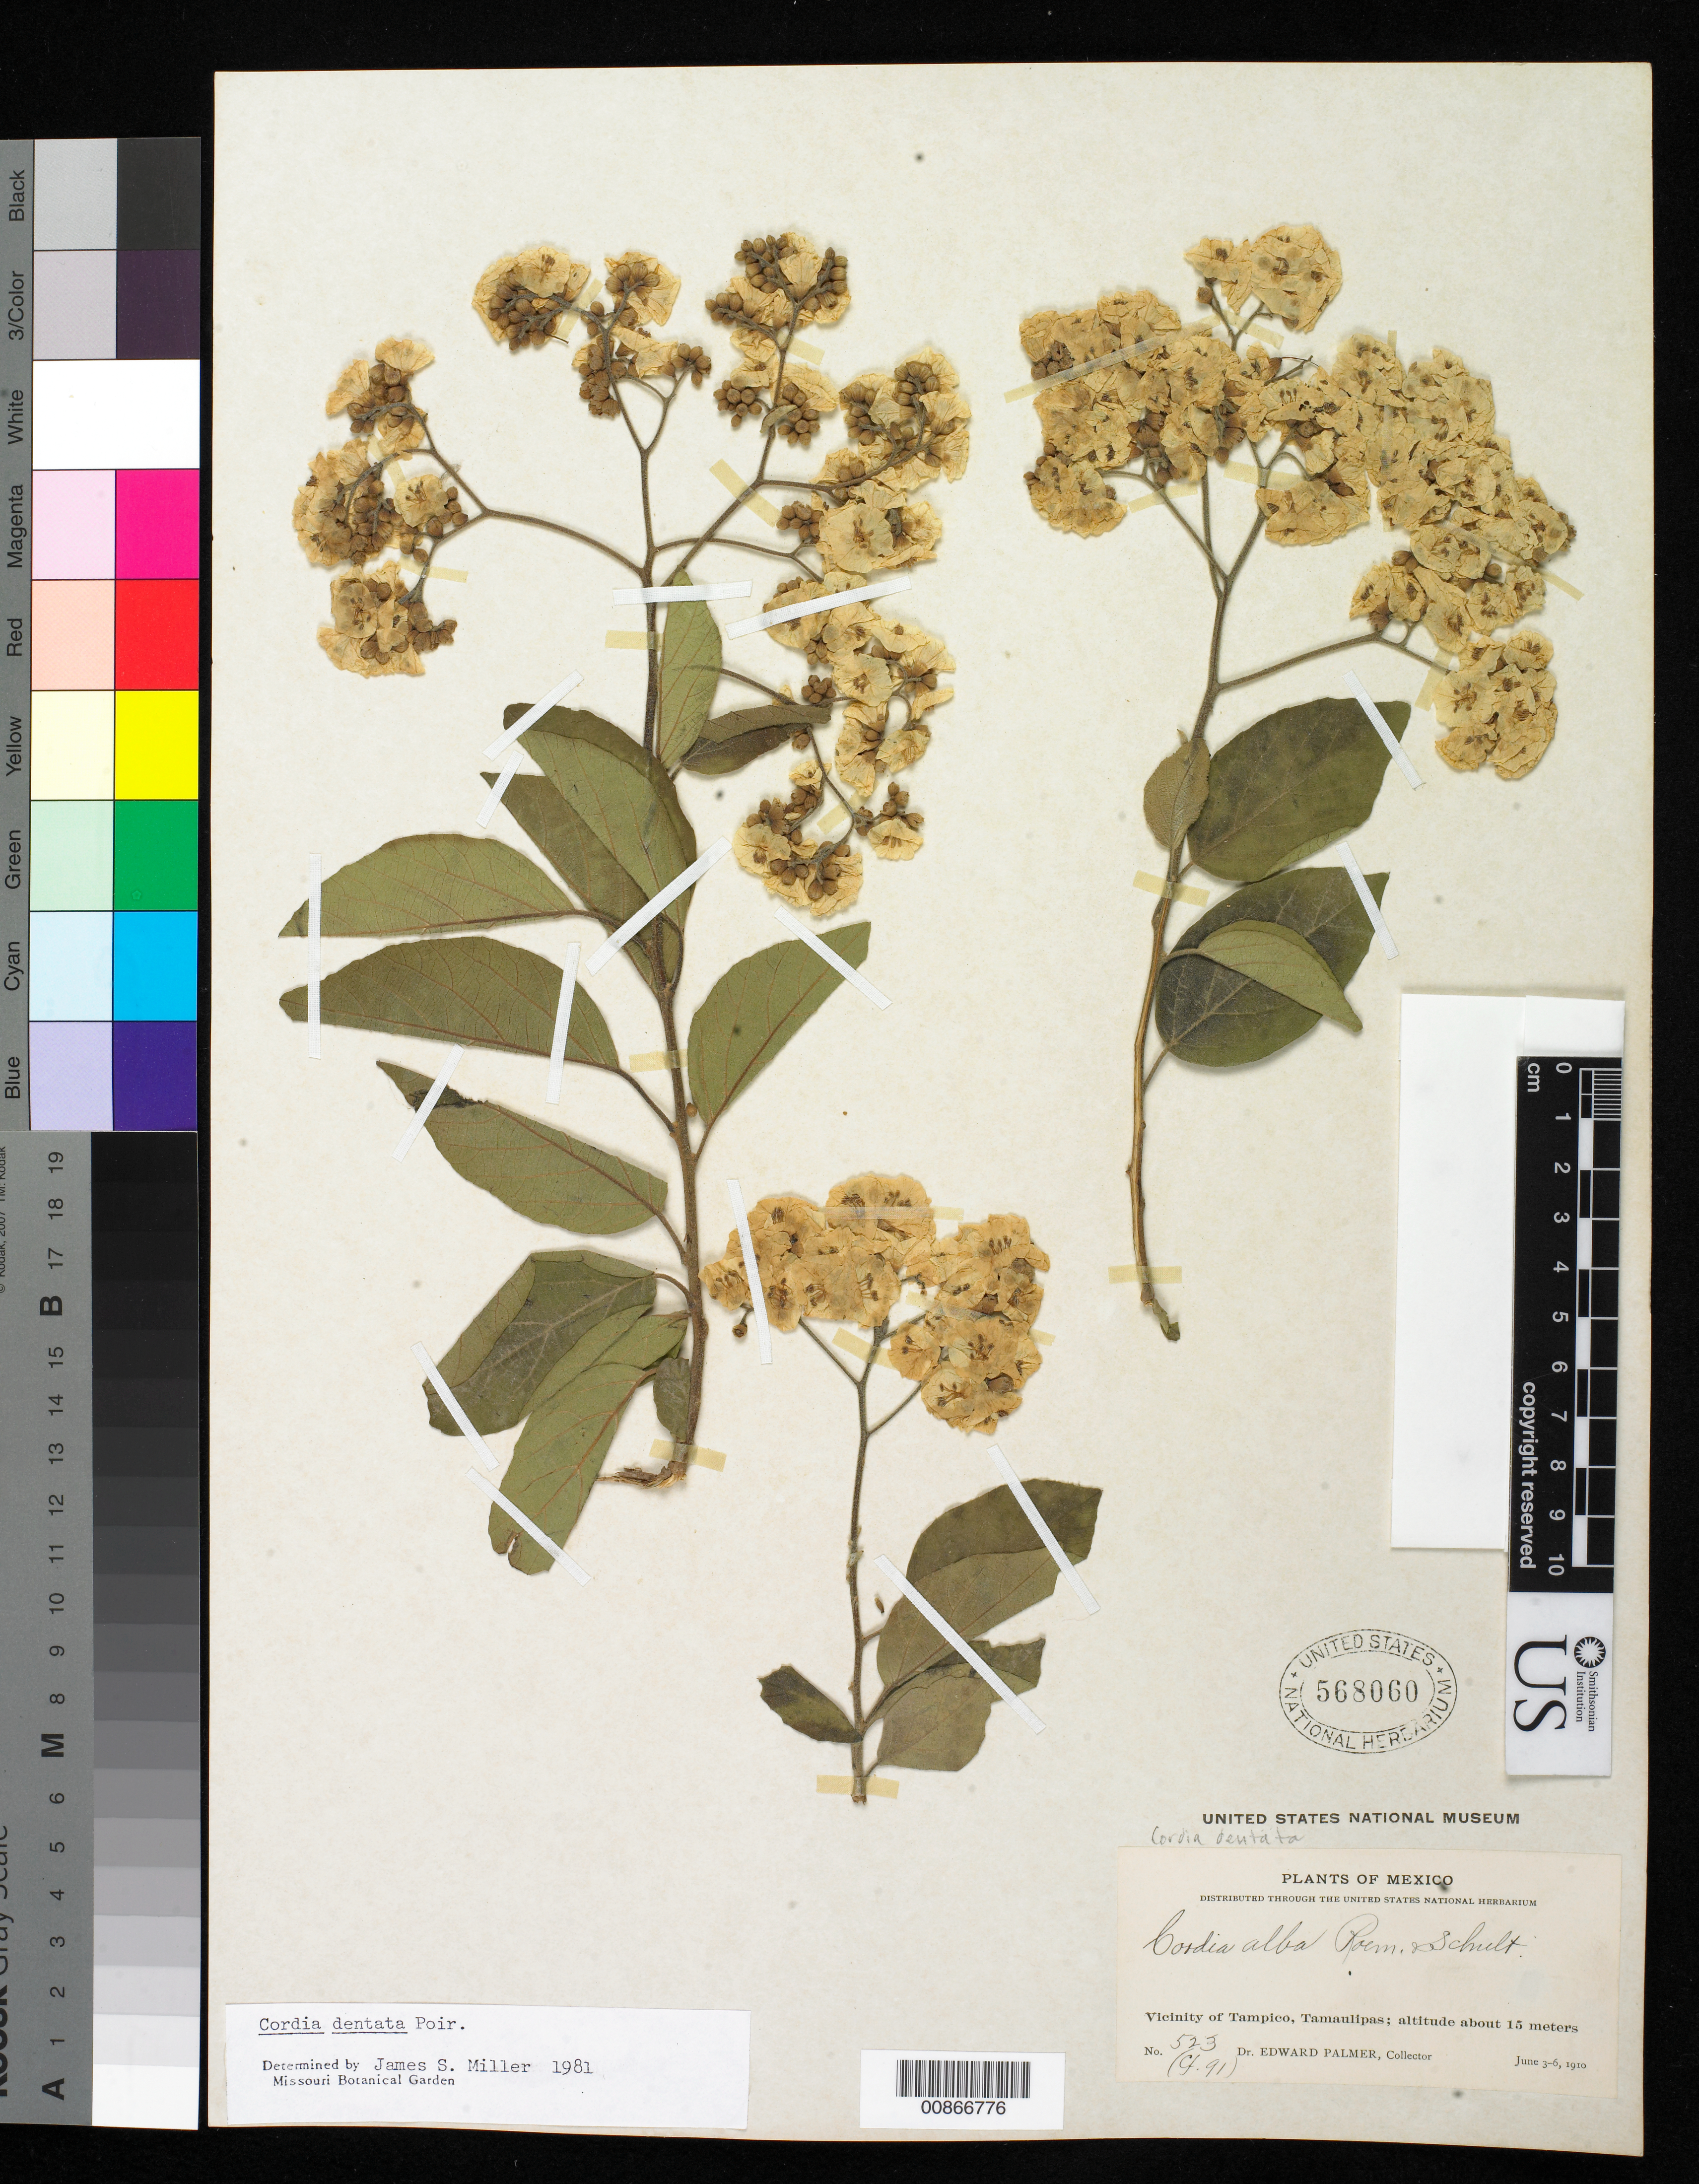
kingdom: Plantae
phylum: Tracheophyta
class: Magnoliopsida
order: Boraginales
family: Cordiaceae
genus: Cordia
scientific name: Cordia dentata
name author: Poir.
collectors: E. Palmer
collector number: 523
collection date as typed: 03 Jun 1910 to 06 Jun 1910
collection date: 1910-06-03/1910-06-06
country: Mexico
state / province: Tamaulipas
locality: Vicinity of Tampico, Tamaulipas.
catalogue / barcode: US 568060